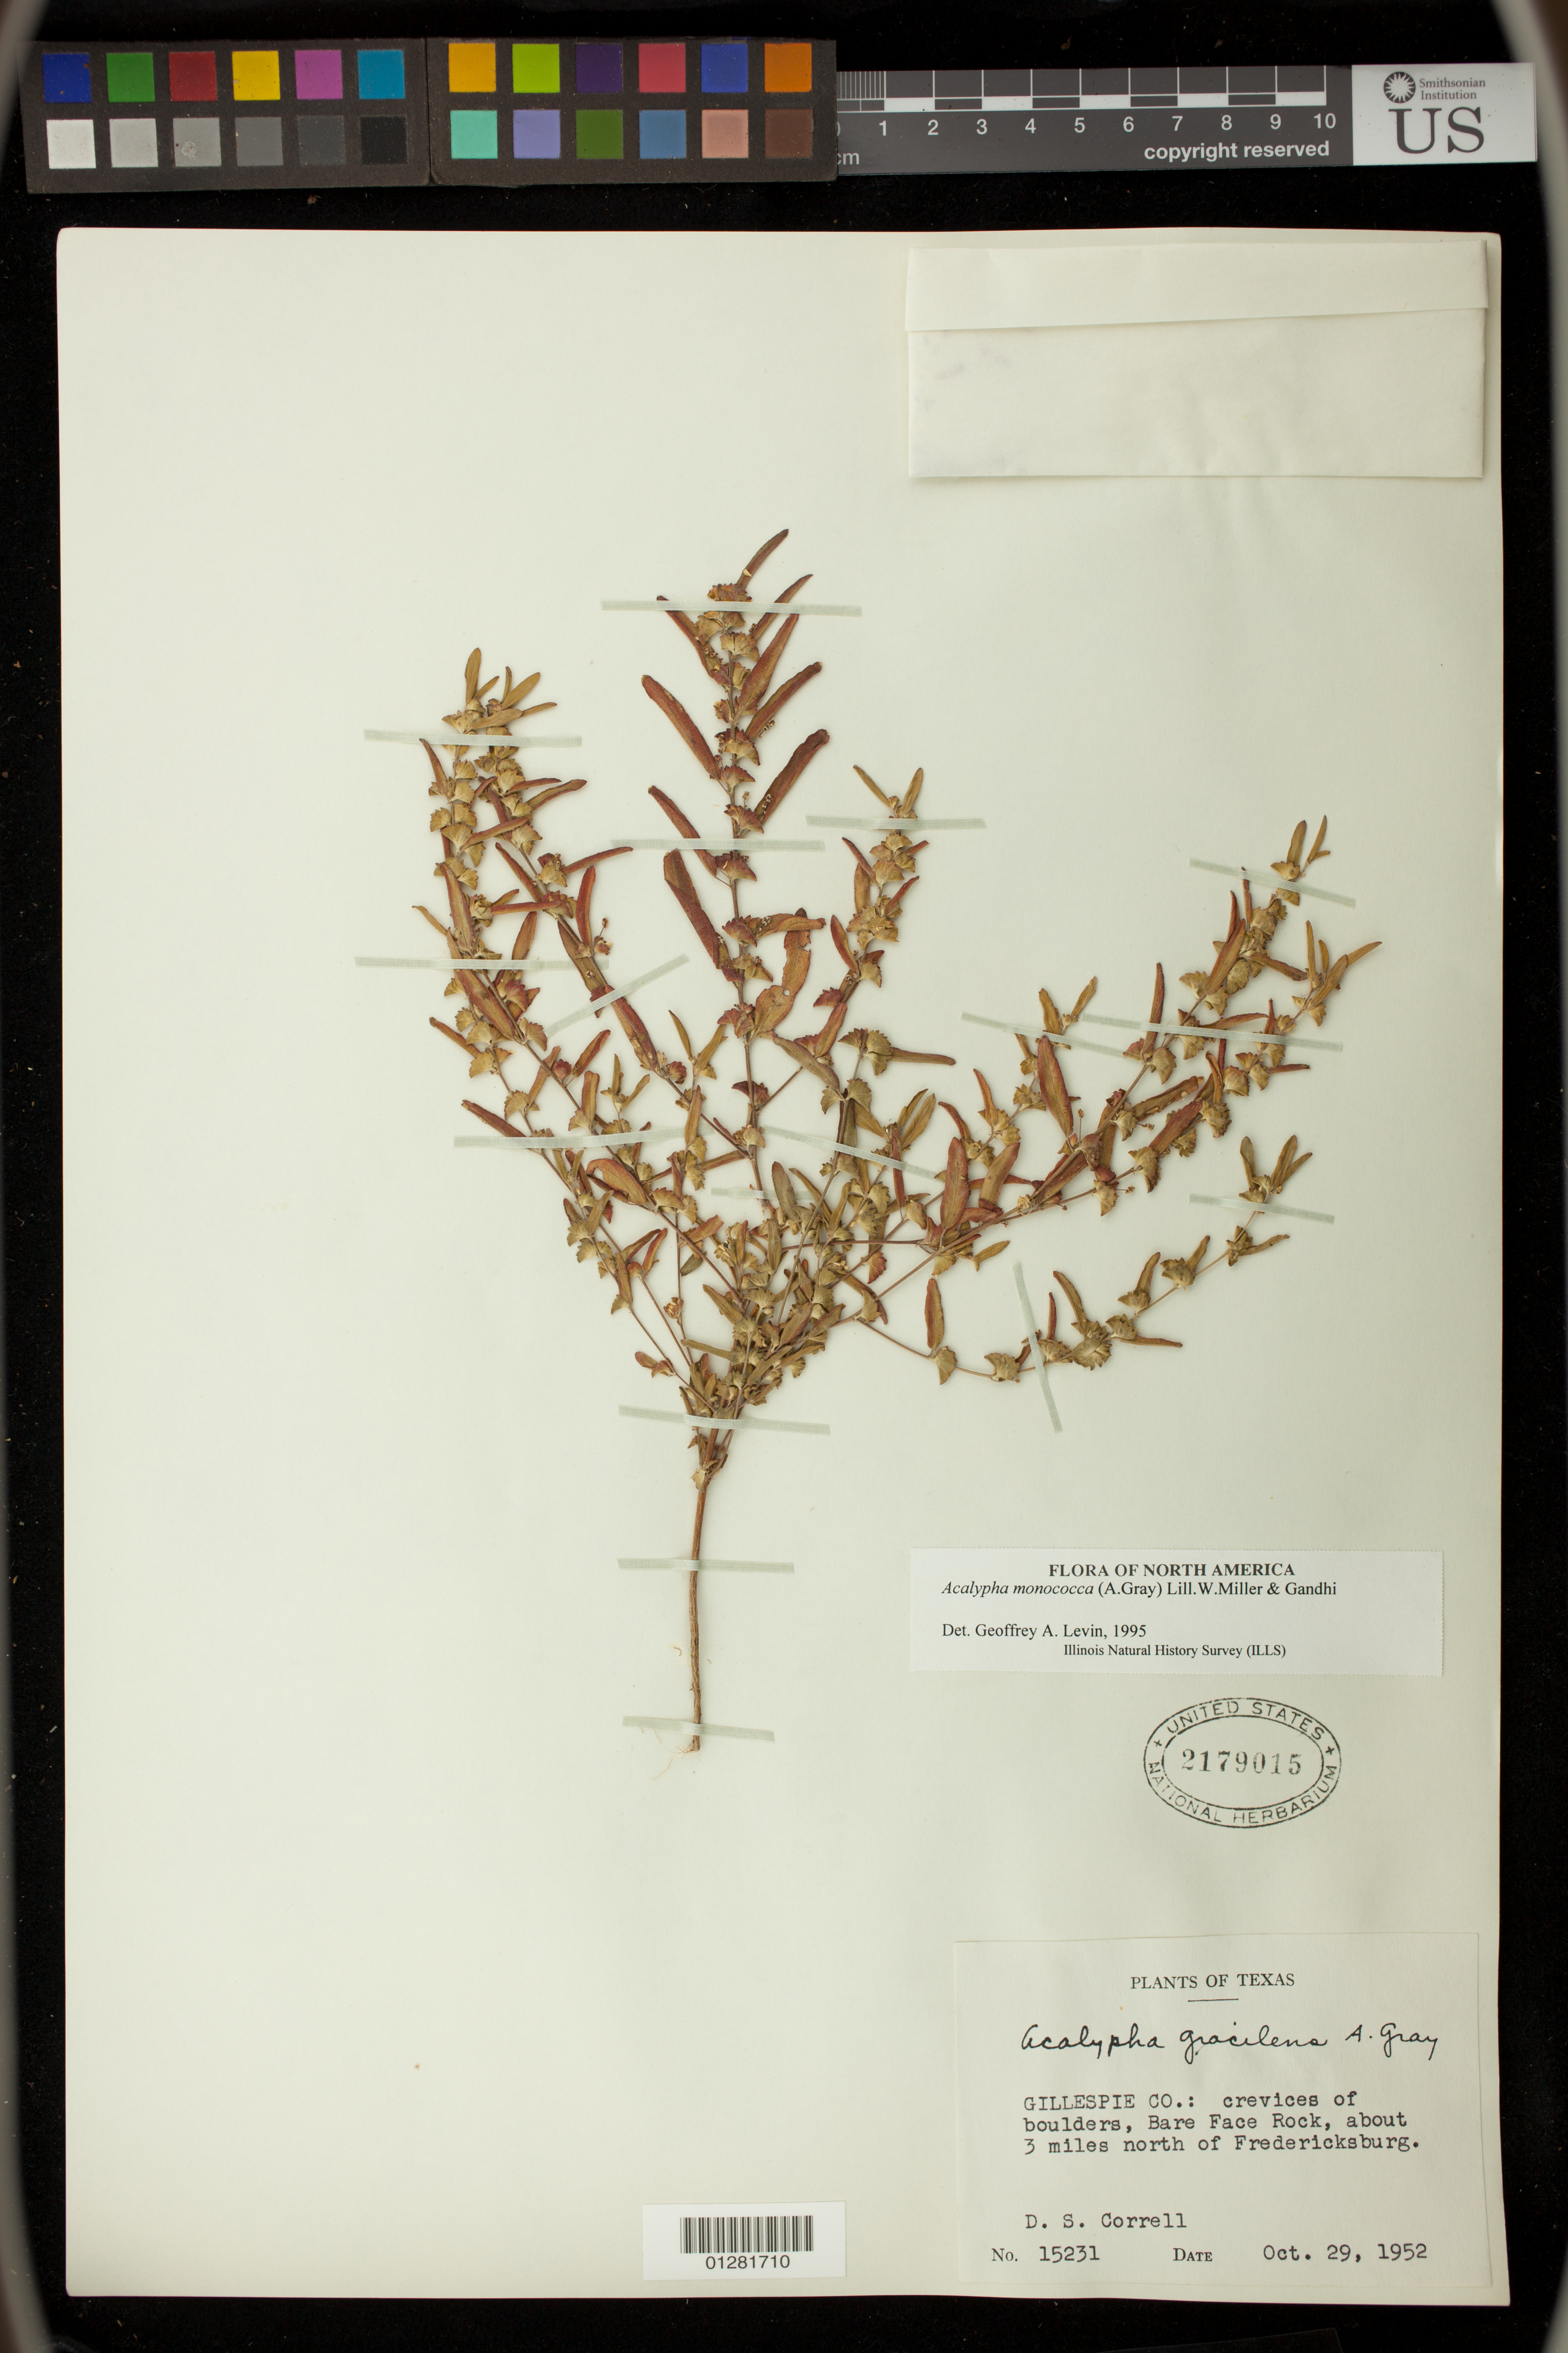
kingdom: Plantae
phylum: Tracheophyta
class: Magnoliopsida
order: Malpighiales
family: Euphorbiaceae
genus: Acalypha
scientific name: Acalypha monococca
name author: (Englem. ex A. Gray) Gandhi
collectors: D. S. Correll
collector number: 15231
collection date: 1952-10-29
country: United States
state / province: Texas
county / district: Gillespie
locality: Bare Face Rock, about 3 miles north of Fredericksburg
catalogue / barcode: US 2179015